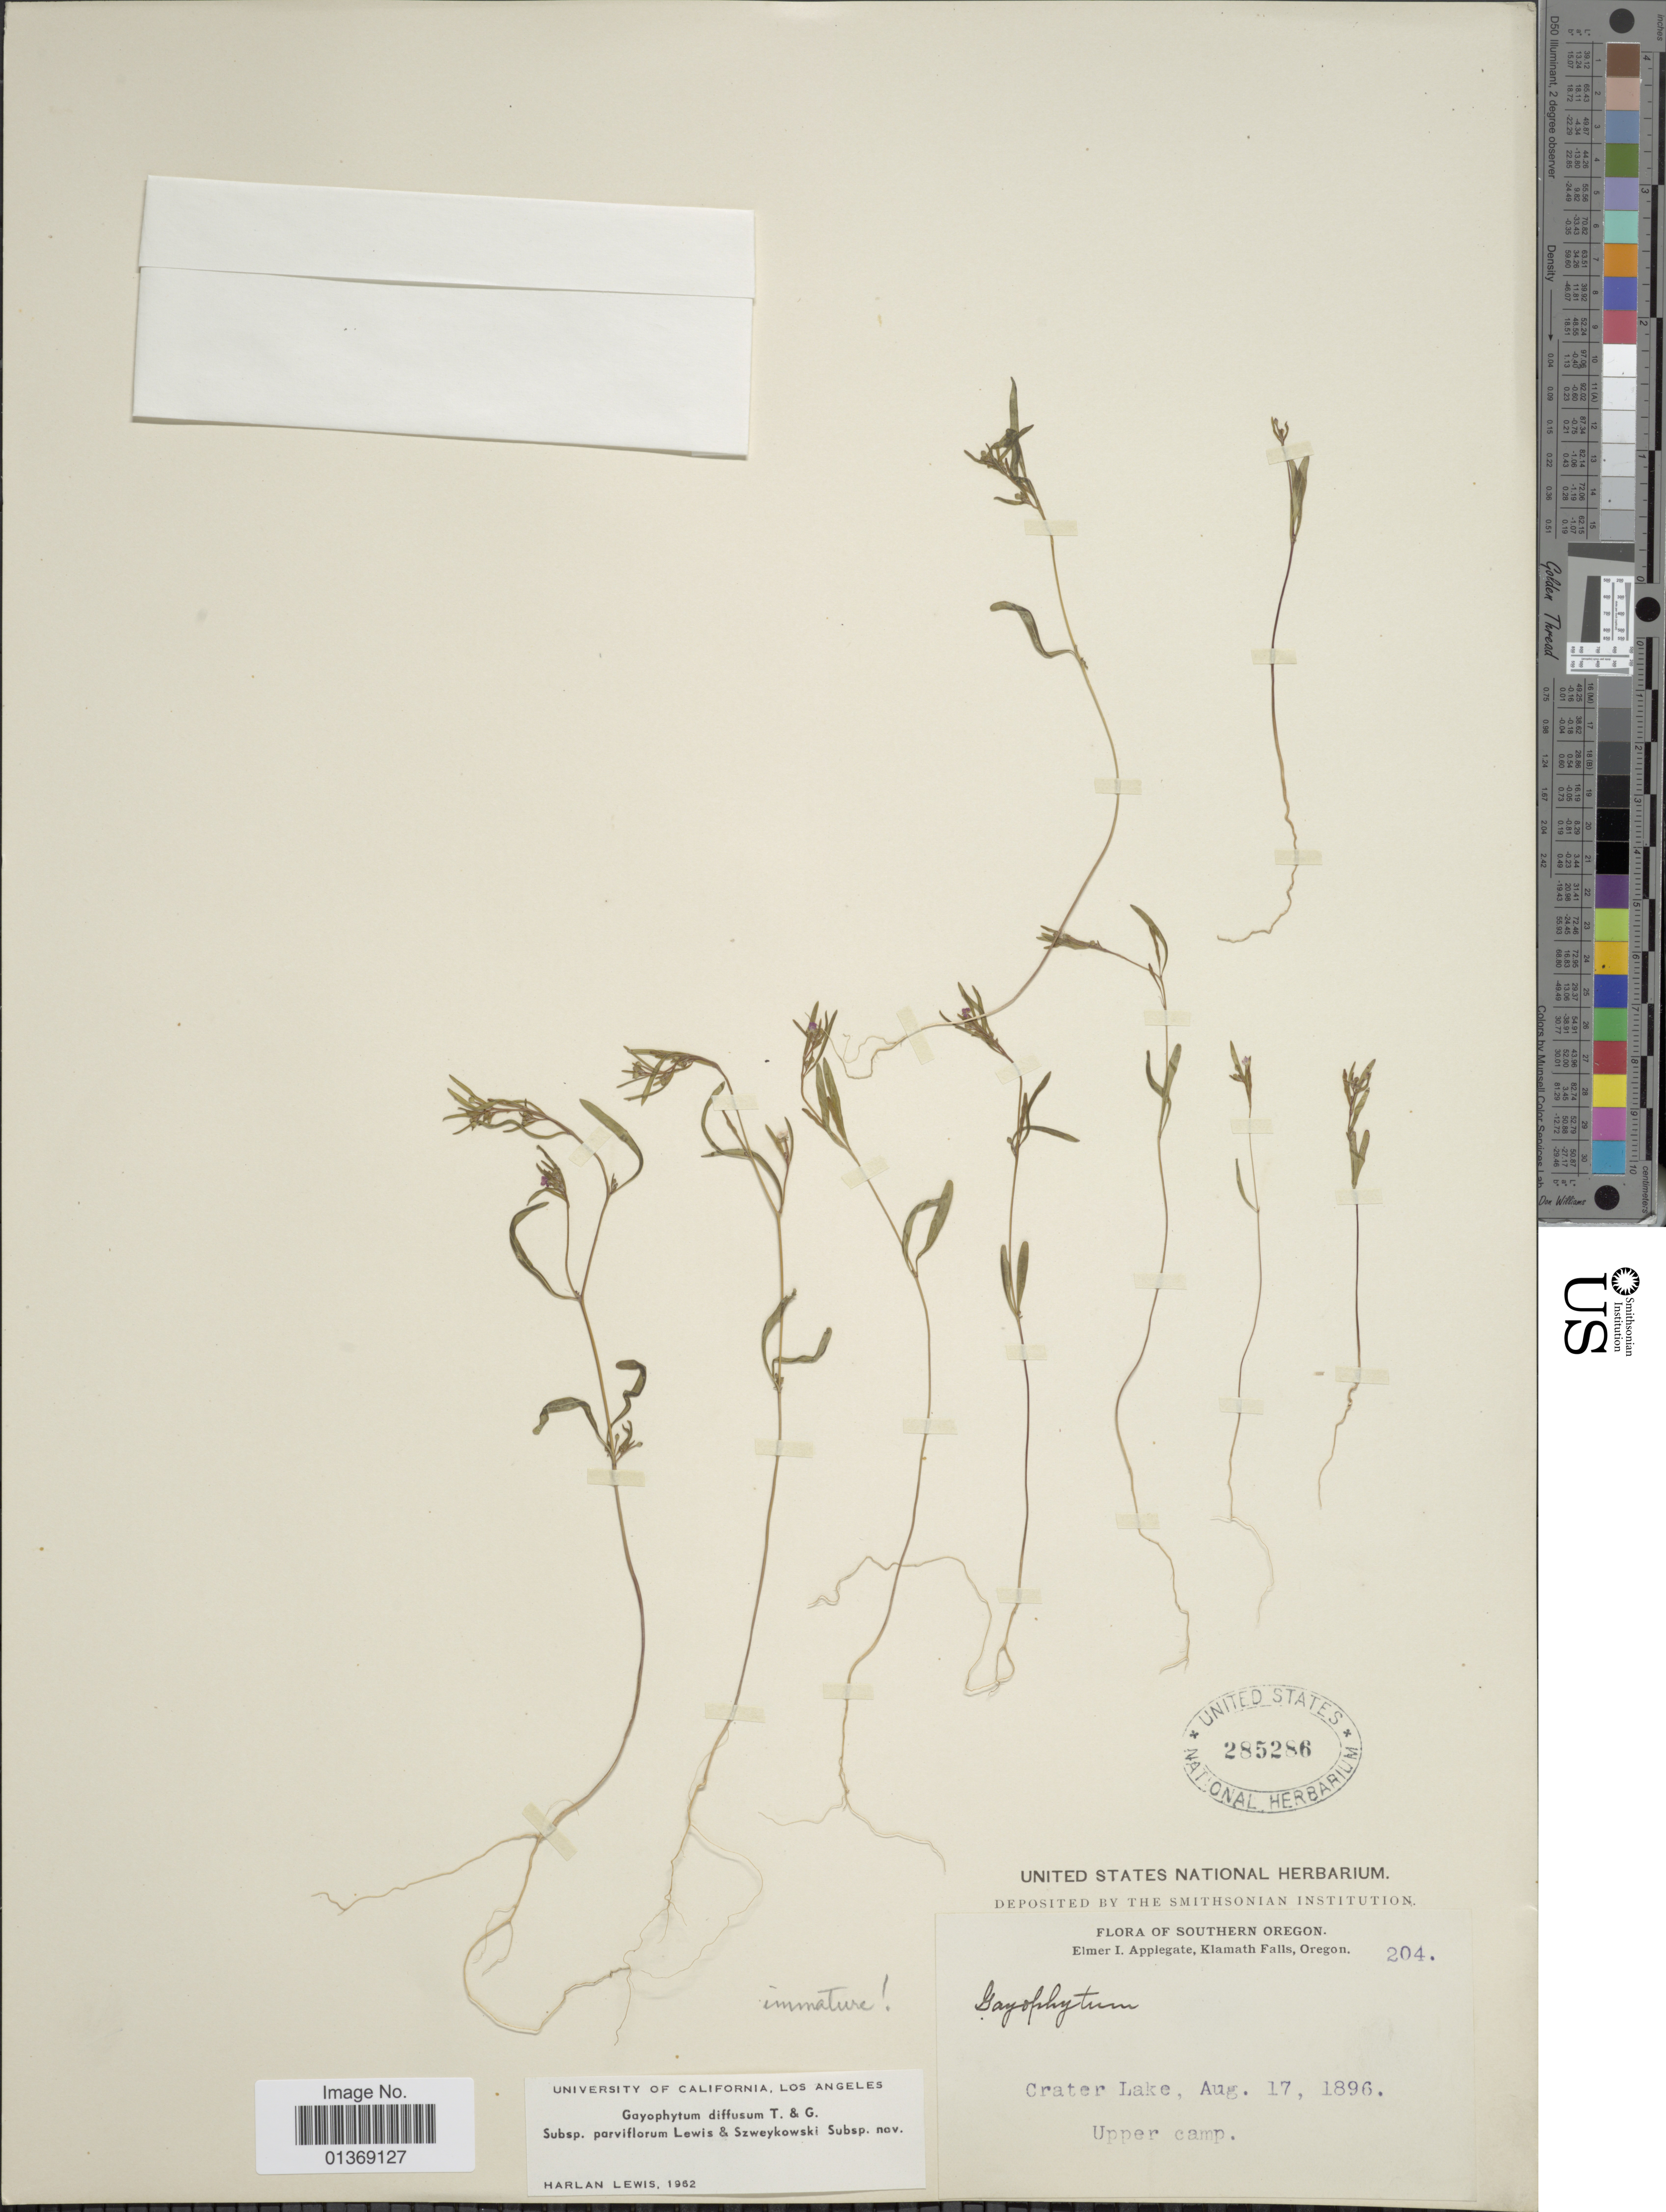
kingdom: Plantae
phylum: Tracheophyta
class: Magnoliopsida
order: Myrtales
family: Onagraceae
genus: Gayophytum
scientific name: Gayophytum diffusum subsp. parviflorum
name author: F. H. Lewis & Szweyk.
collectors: E. I. Applegate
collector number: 204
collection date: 1896-08-17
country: United States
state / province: Oregon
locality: Southern Oregon, Klamath Falls, Crater Lake, Upper camp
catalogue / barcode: US 285286